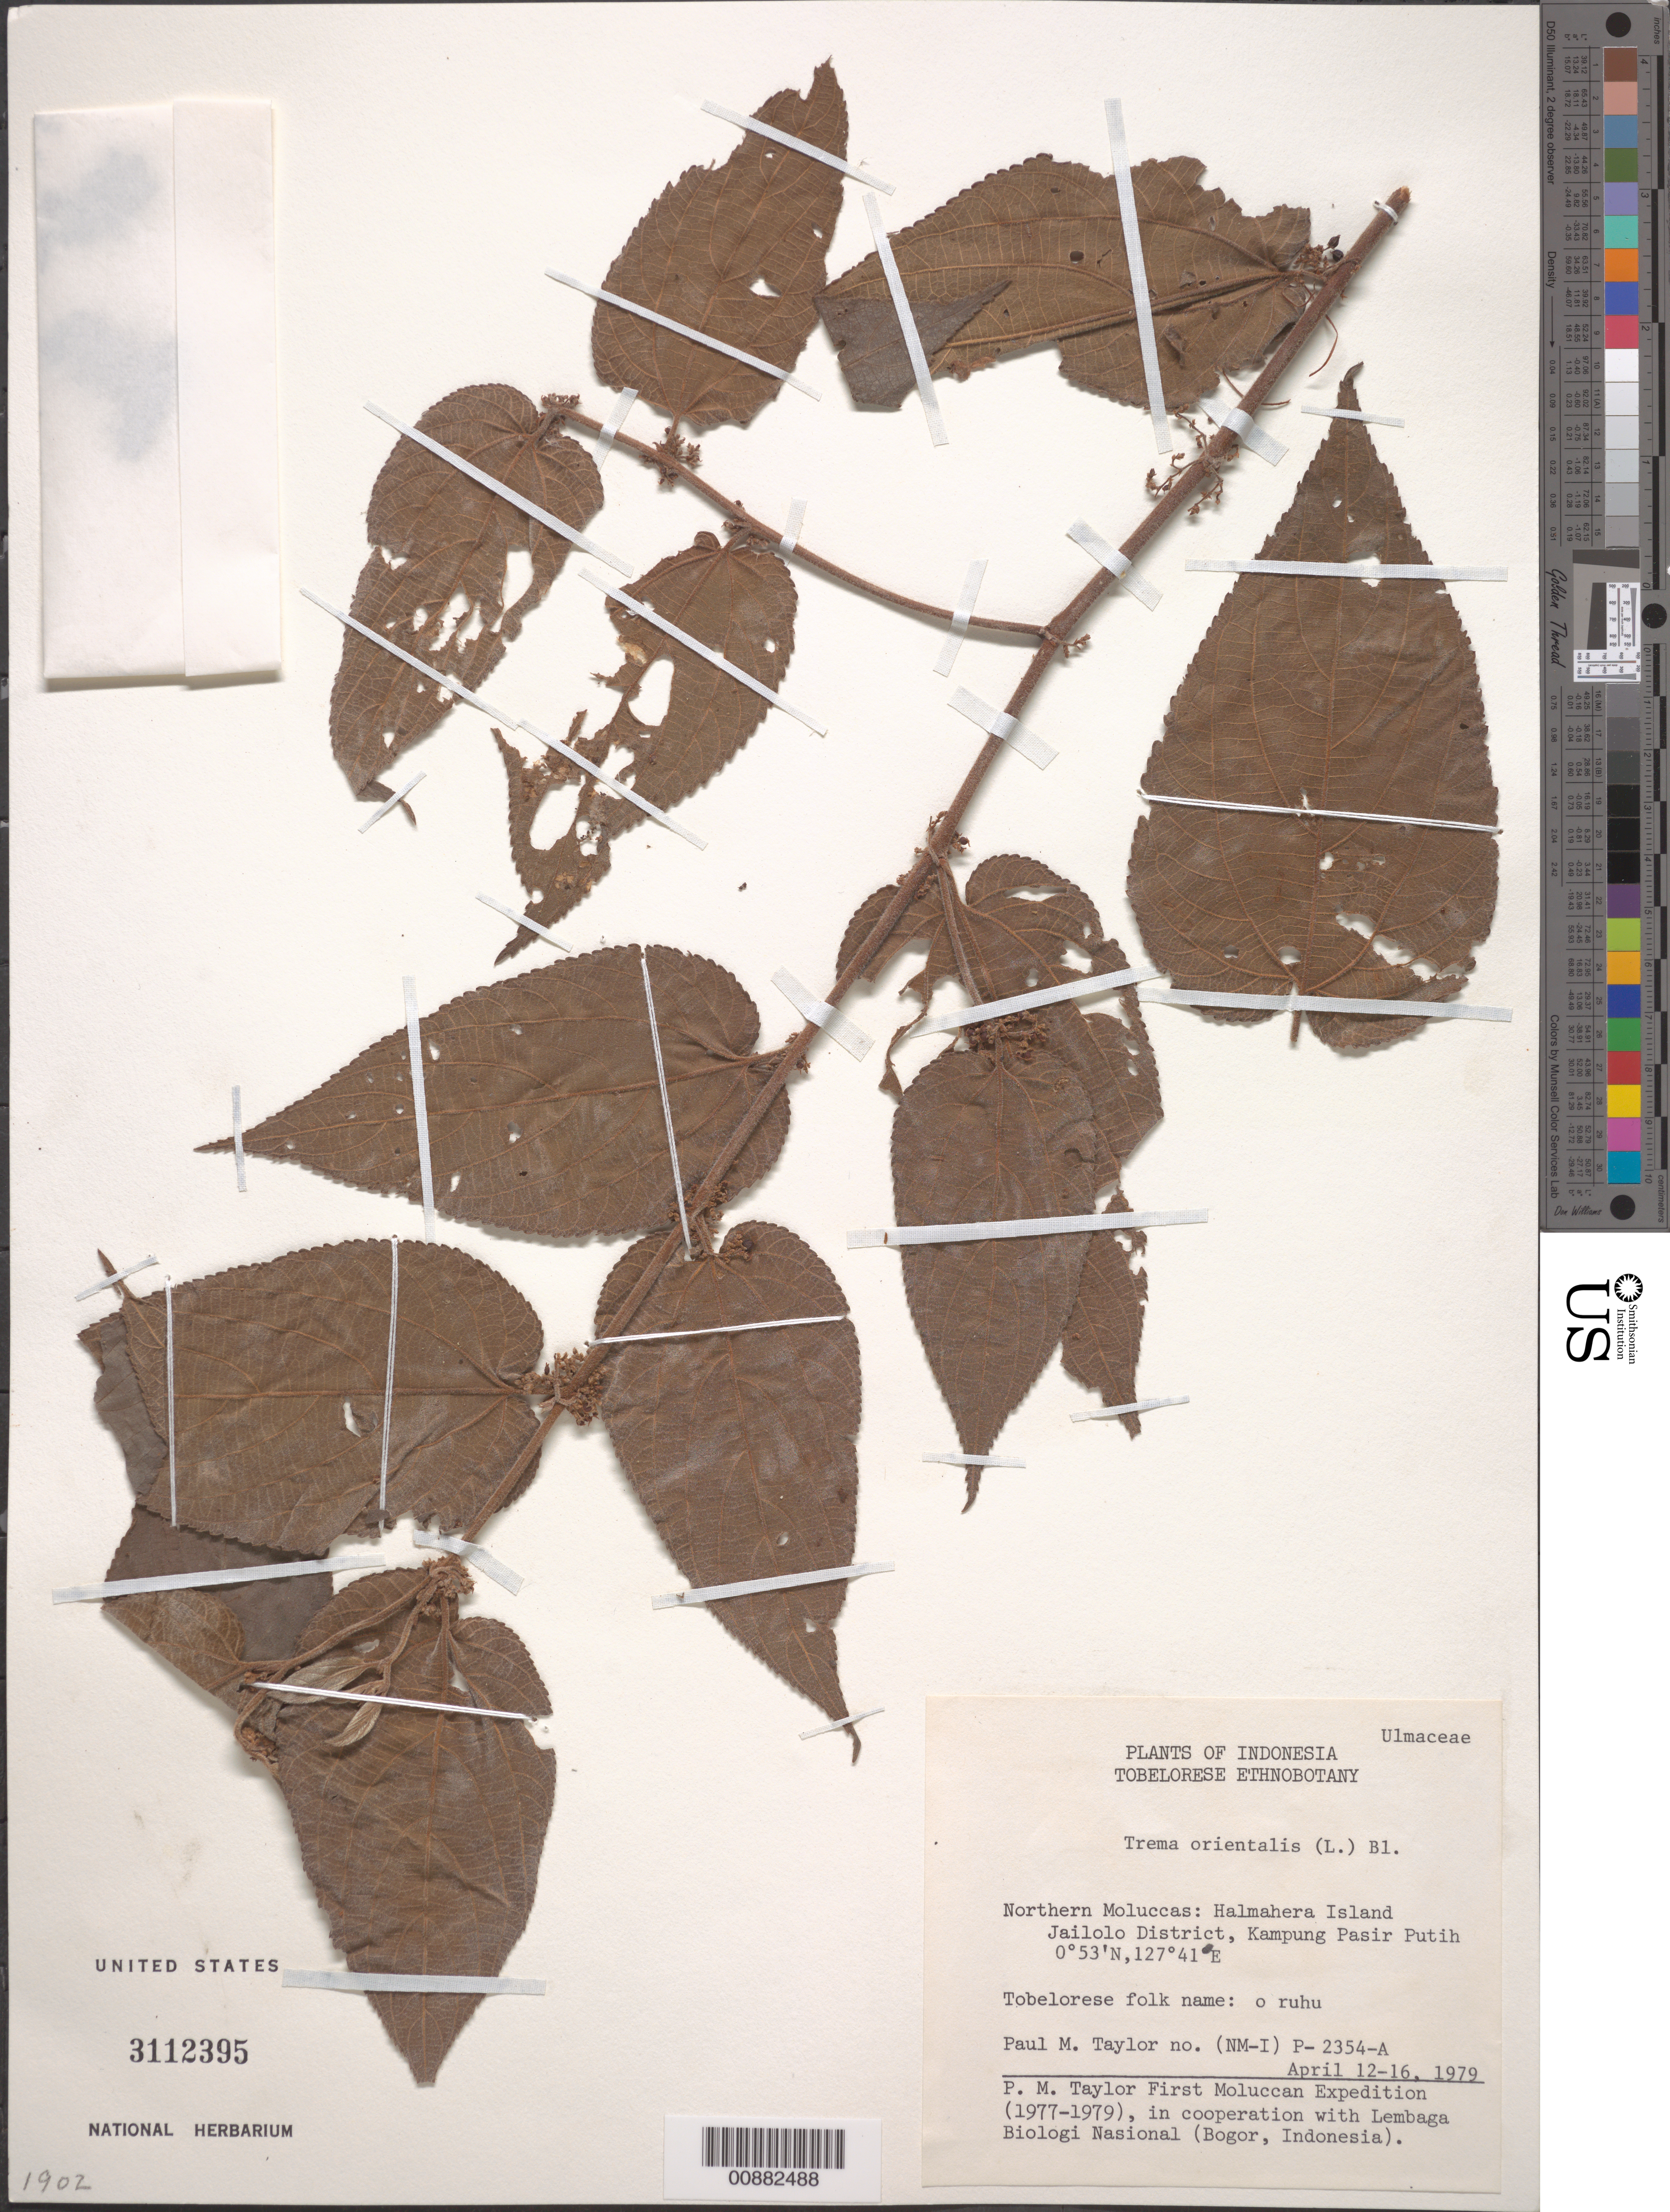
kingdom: Plantae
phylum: Tracheophyta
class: Magnoliopsida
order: Rosales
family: Cannabaceae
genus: Trema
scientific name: Trema orientale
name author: (L.) Blume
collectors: P. M. Taylor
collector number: (NM-I) P-2354-A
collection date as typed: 12 Apr 1979 to 16 Apr 1979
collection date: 1979-04-12/1979-04-16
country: Indonesia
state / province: Maluku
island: Halmahera I.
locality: Jailolo District, Kampung Pasir Putih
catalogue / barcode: US 3112395